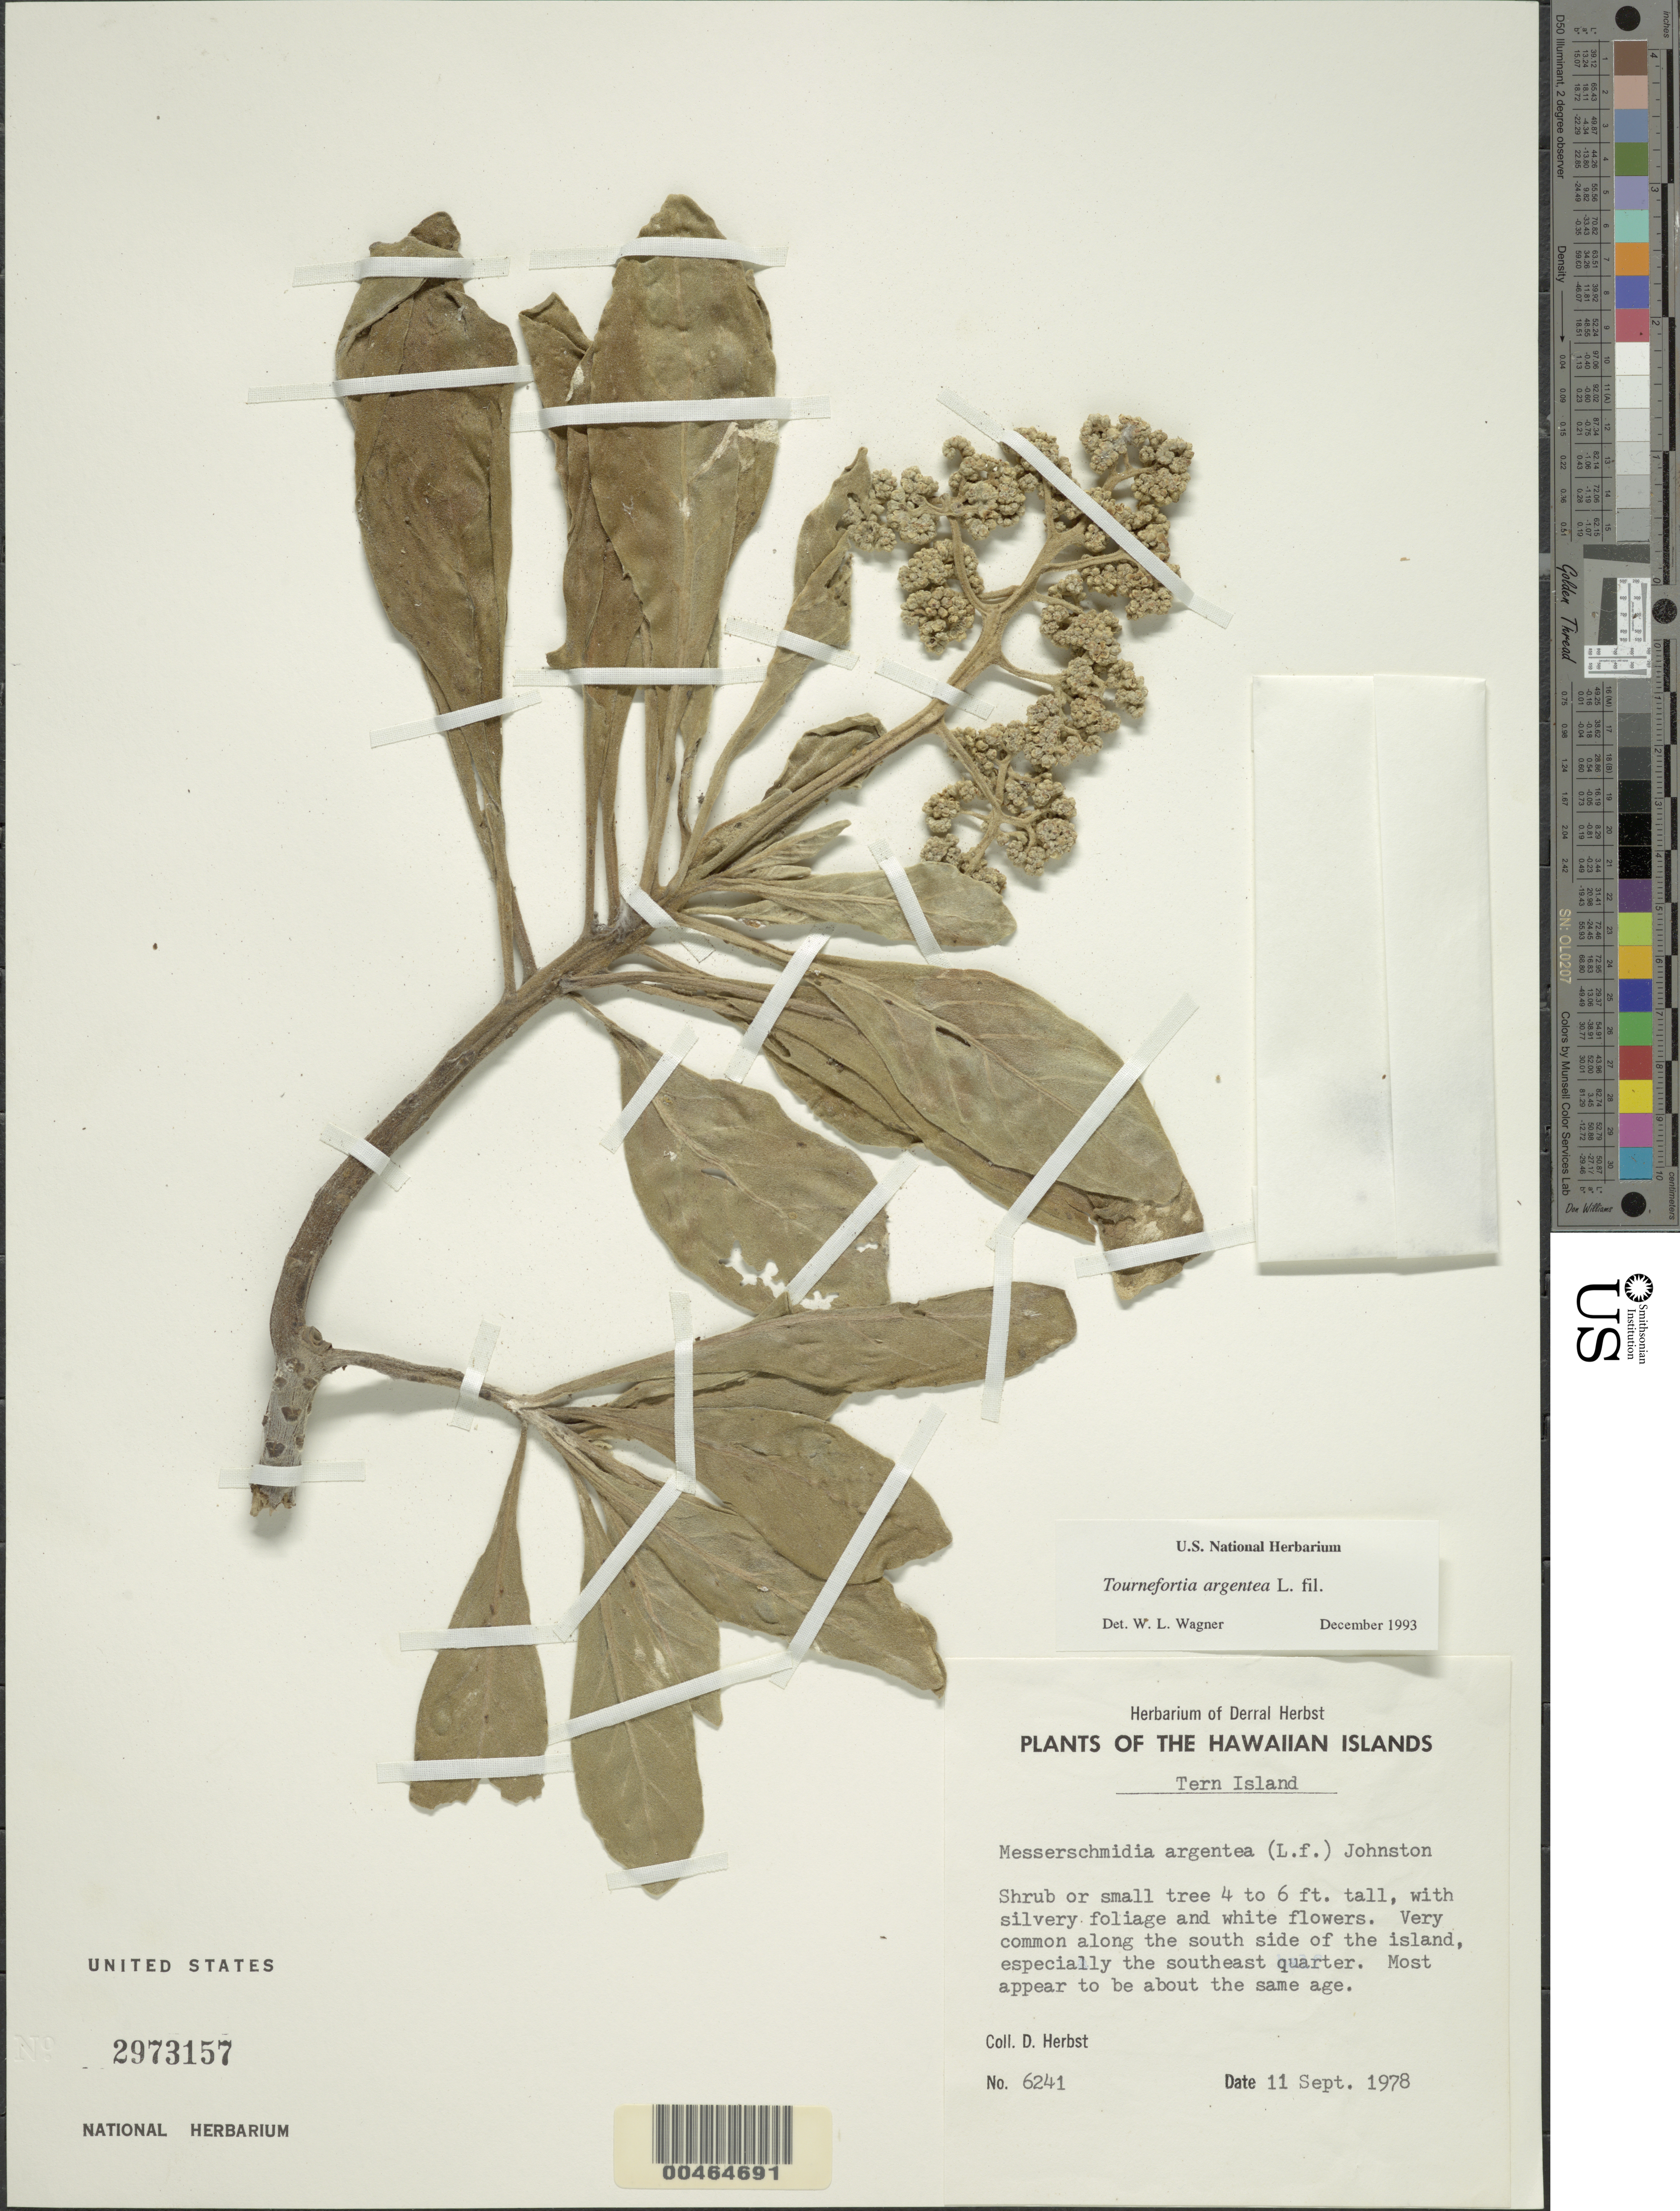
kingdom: Plantae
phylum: Tracheophyta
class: Magnoliopsida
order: Boraginales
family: Heliotropiaceae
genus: Heliotropium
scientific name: Heliotropium arboreum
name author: (Blanco) Mabberley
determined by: Wagner, W. L., (BOT), Smithsonian Institution - National Museum of Natural History (UNITED STATES)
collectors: D. R. Herbst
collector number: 6241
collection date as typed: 11 Sep 1978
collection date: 1978-09-11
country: United States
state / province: Hawaii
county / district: Honolulu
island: Oahu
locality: Tern Island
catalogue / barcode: US 2973157